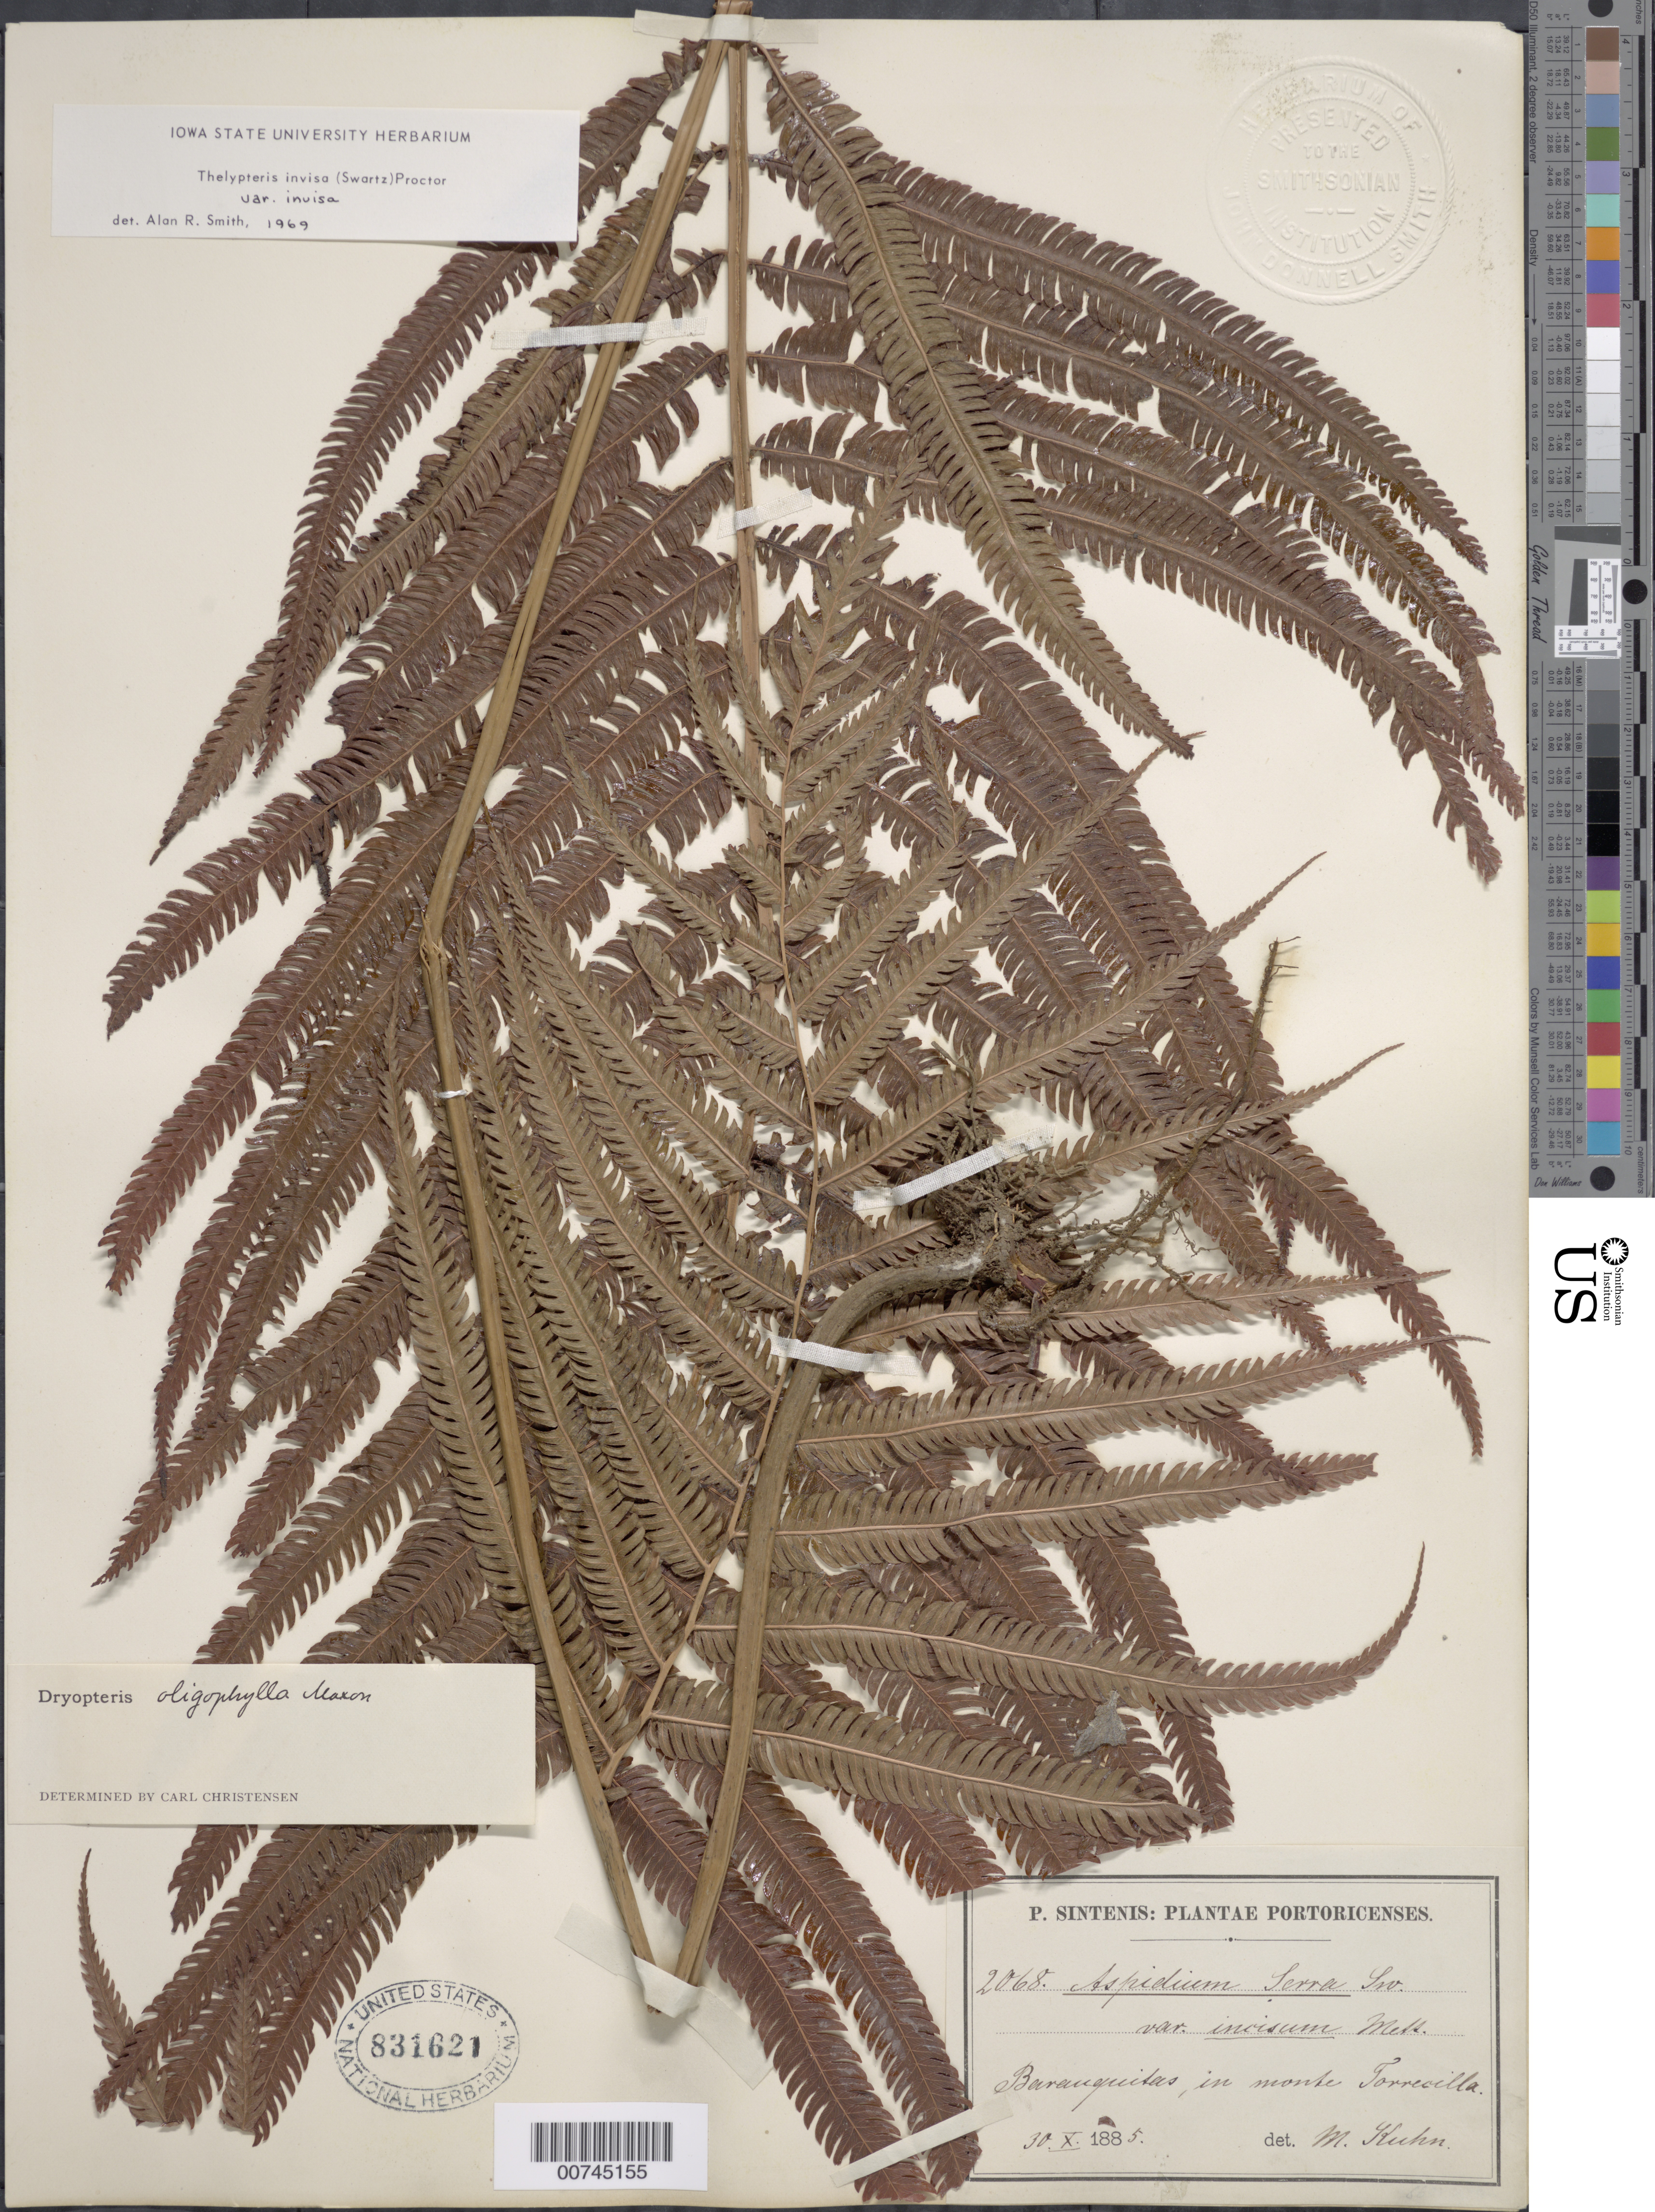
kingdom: Plantae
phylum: Tracheophyta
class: Polypodiopsida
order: Polypodiales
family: Thelypteridaceae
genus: Cyclosorus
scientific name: Cyclosorus grandis (A.R. Sm.) comb. nov., ined 2015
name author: (A.R. Sm.)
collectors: P. Sintenis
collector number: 2068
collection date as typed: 30 Oct 1885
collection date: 1885-10-30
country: Puerto Rico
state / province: Barranquitas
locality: Barranquitas, in monte Torrecilla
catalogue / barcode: US 831621